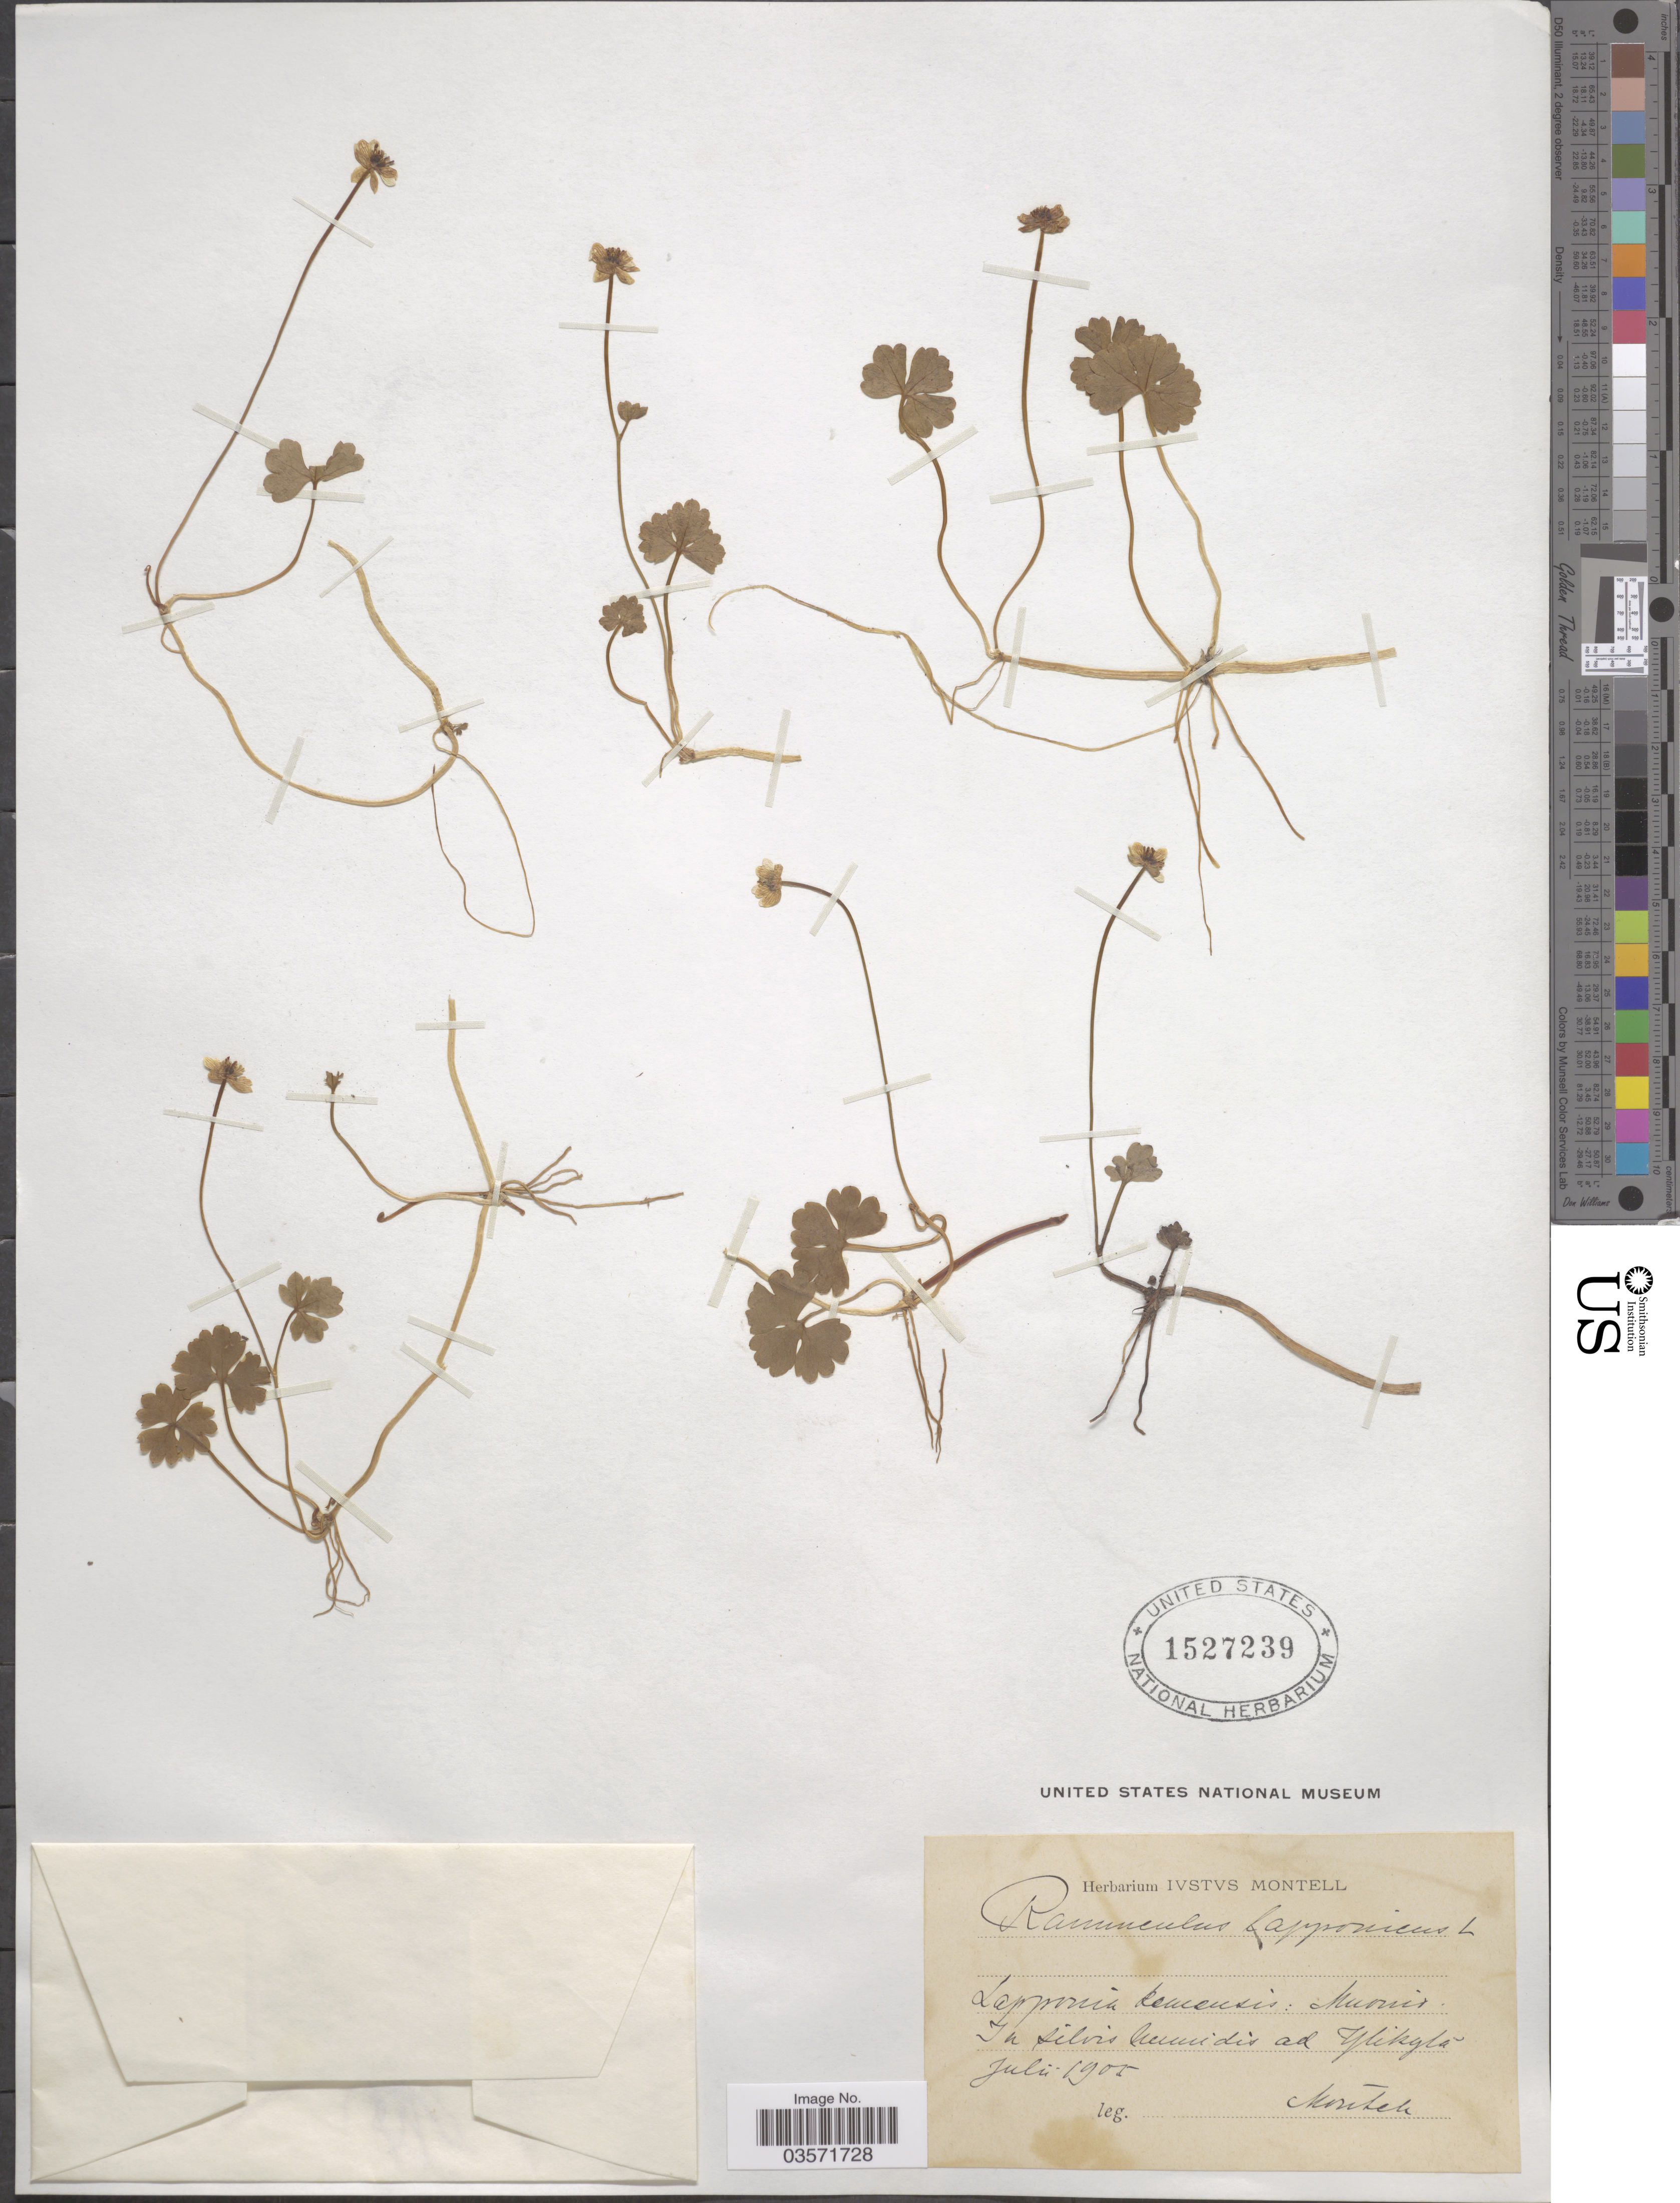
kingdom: Plantae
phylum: Tracheophyta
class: Magnoliopsida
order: Ranunculales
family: Ranunculaceae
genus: Ranunculus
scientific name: Ranunculus lapponicus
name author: L.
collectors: I. Montell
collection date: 1905-07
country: Finland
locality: Lapponia kemensis: Muonio. In silvis humidis ad Ypikgla.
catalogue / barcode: US 1527239